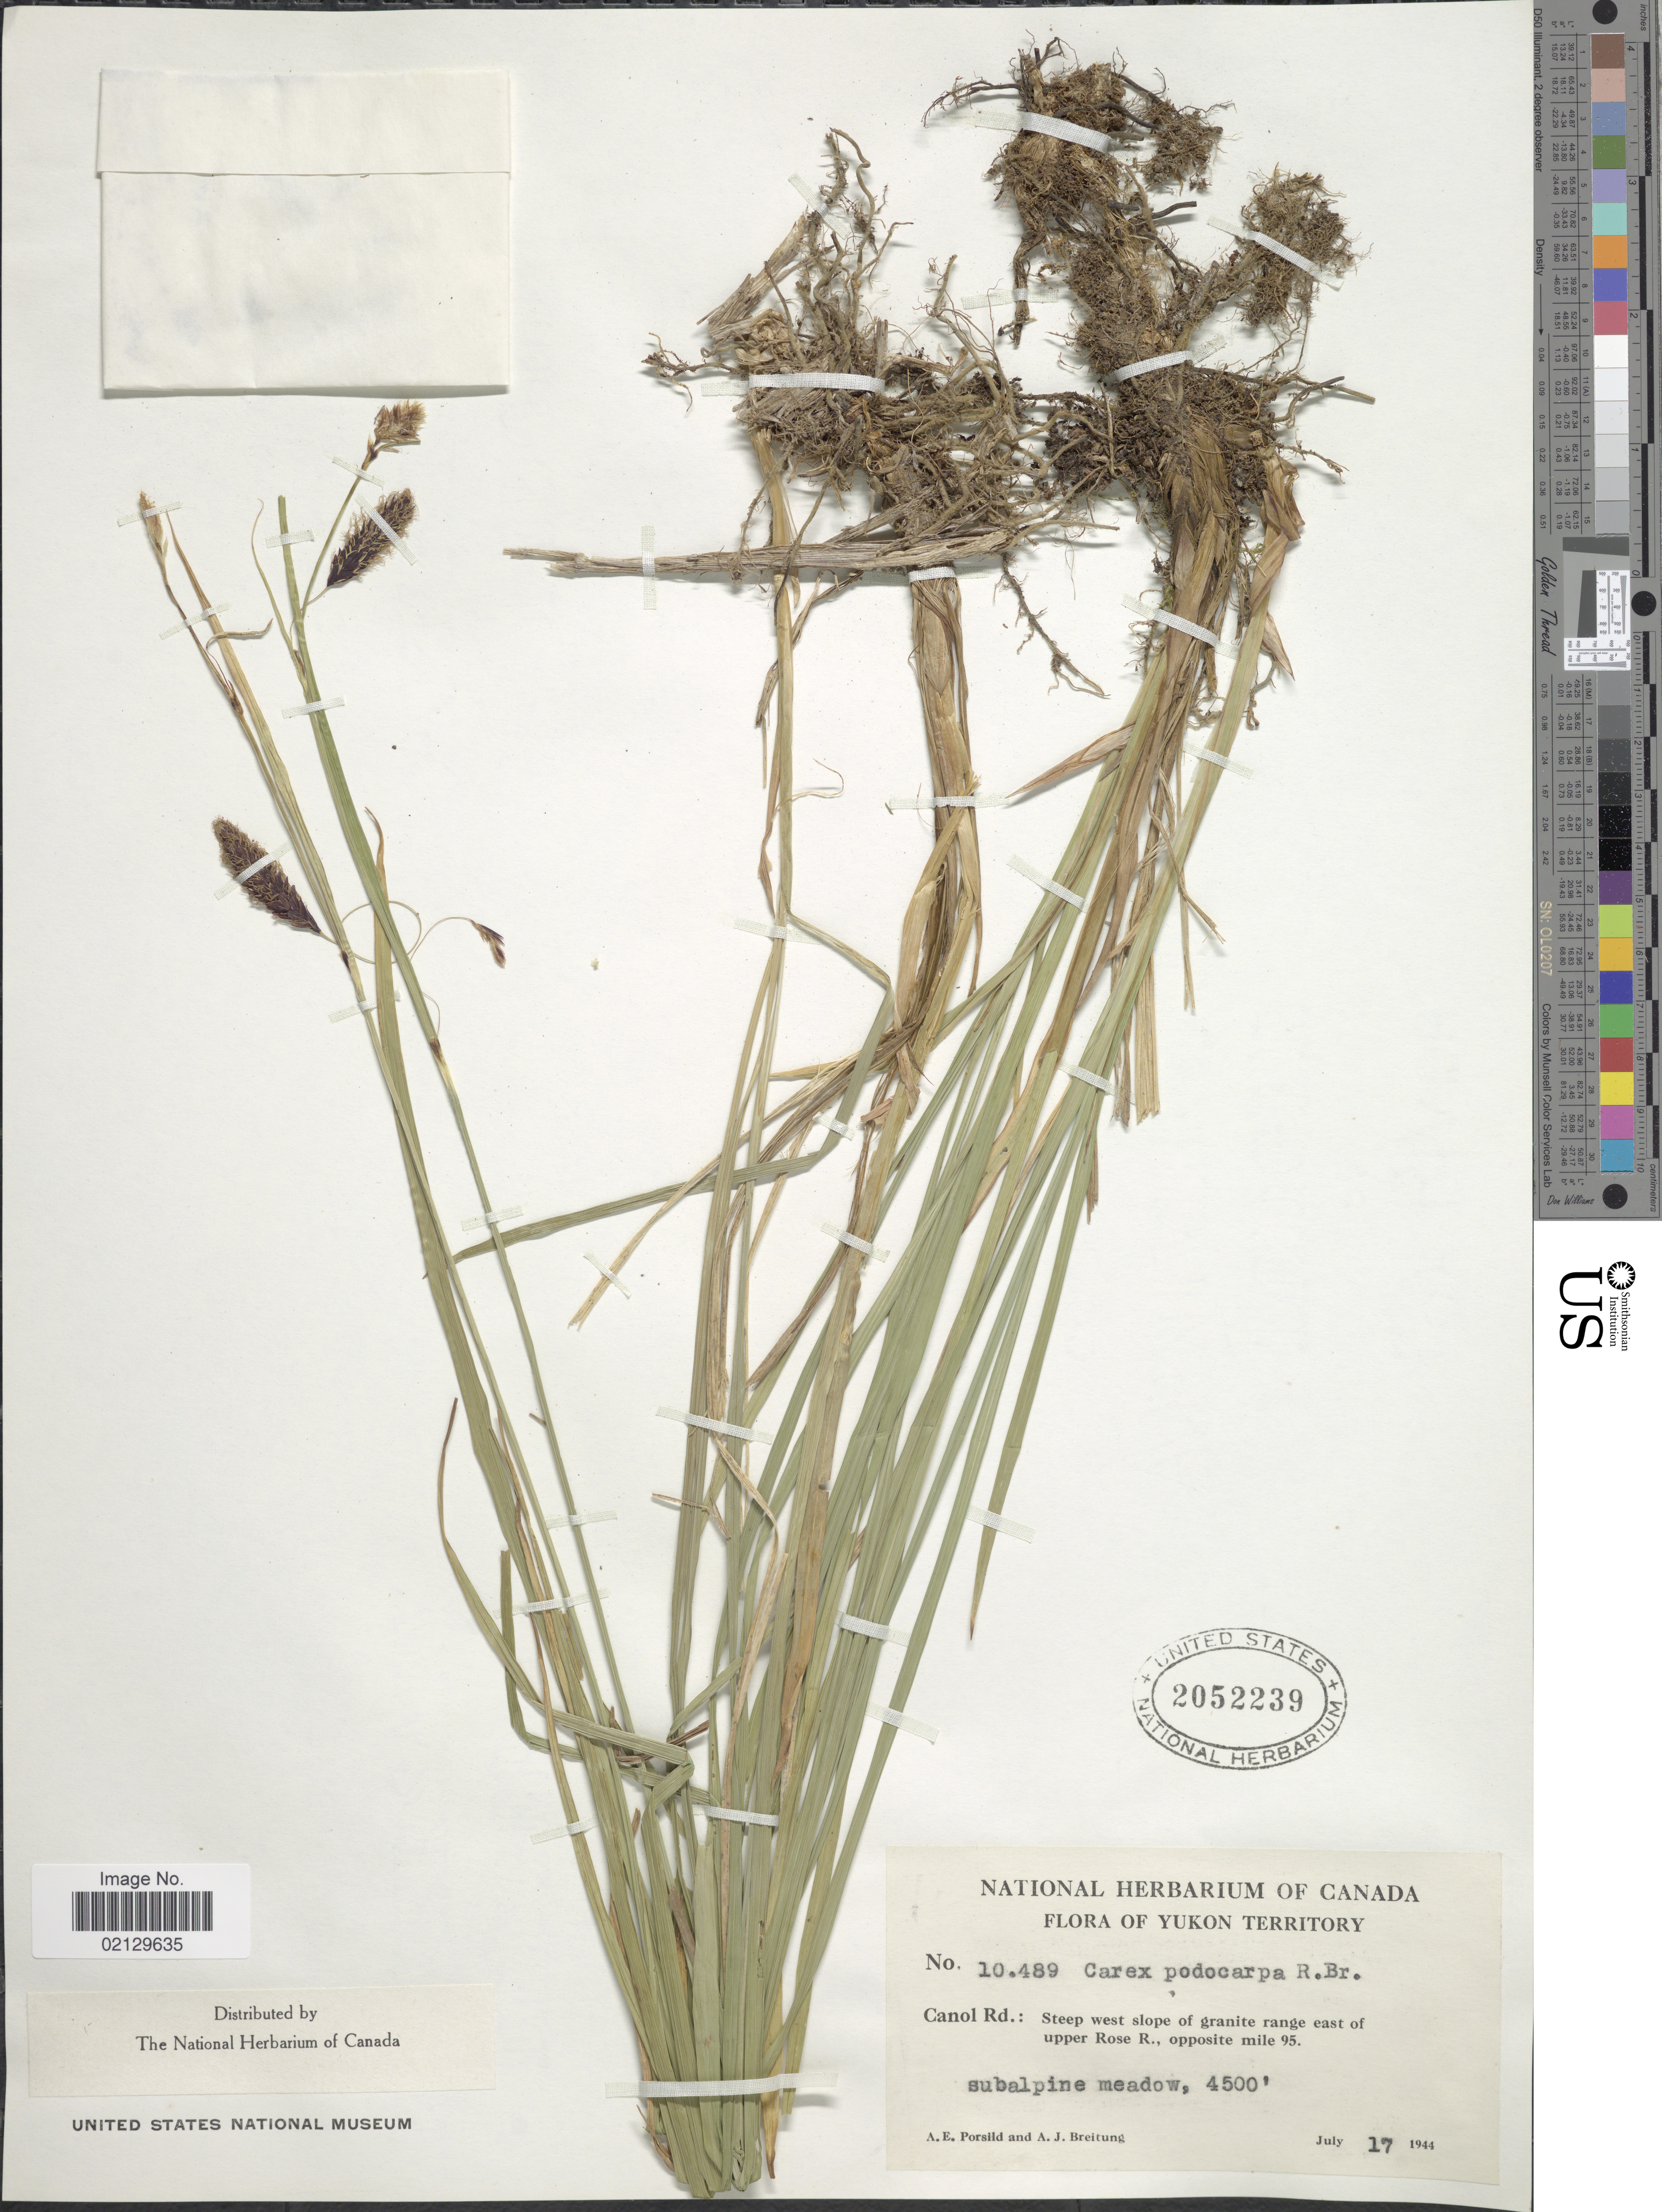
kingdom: Plantae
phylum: Tracheophyta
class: Liliopsida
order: Poales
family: Cyperaceae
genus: Carex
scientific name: Carex podocarpa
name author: R. Br.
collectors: A. E. Porsild & A. Breitung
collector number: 10489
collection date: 1944-07-17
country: Canada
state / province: Yukon Territory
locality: Yukon Territory. Canol Rd.: Steep west slope granite range east of upper Rose R., opposite mile 95. Subalpine meadow.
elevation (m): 1372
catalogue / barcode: US 2052239